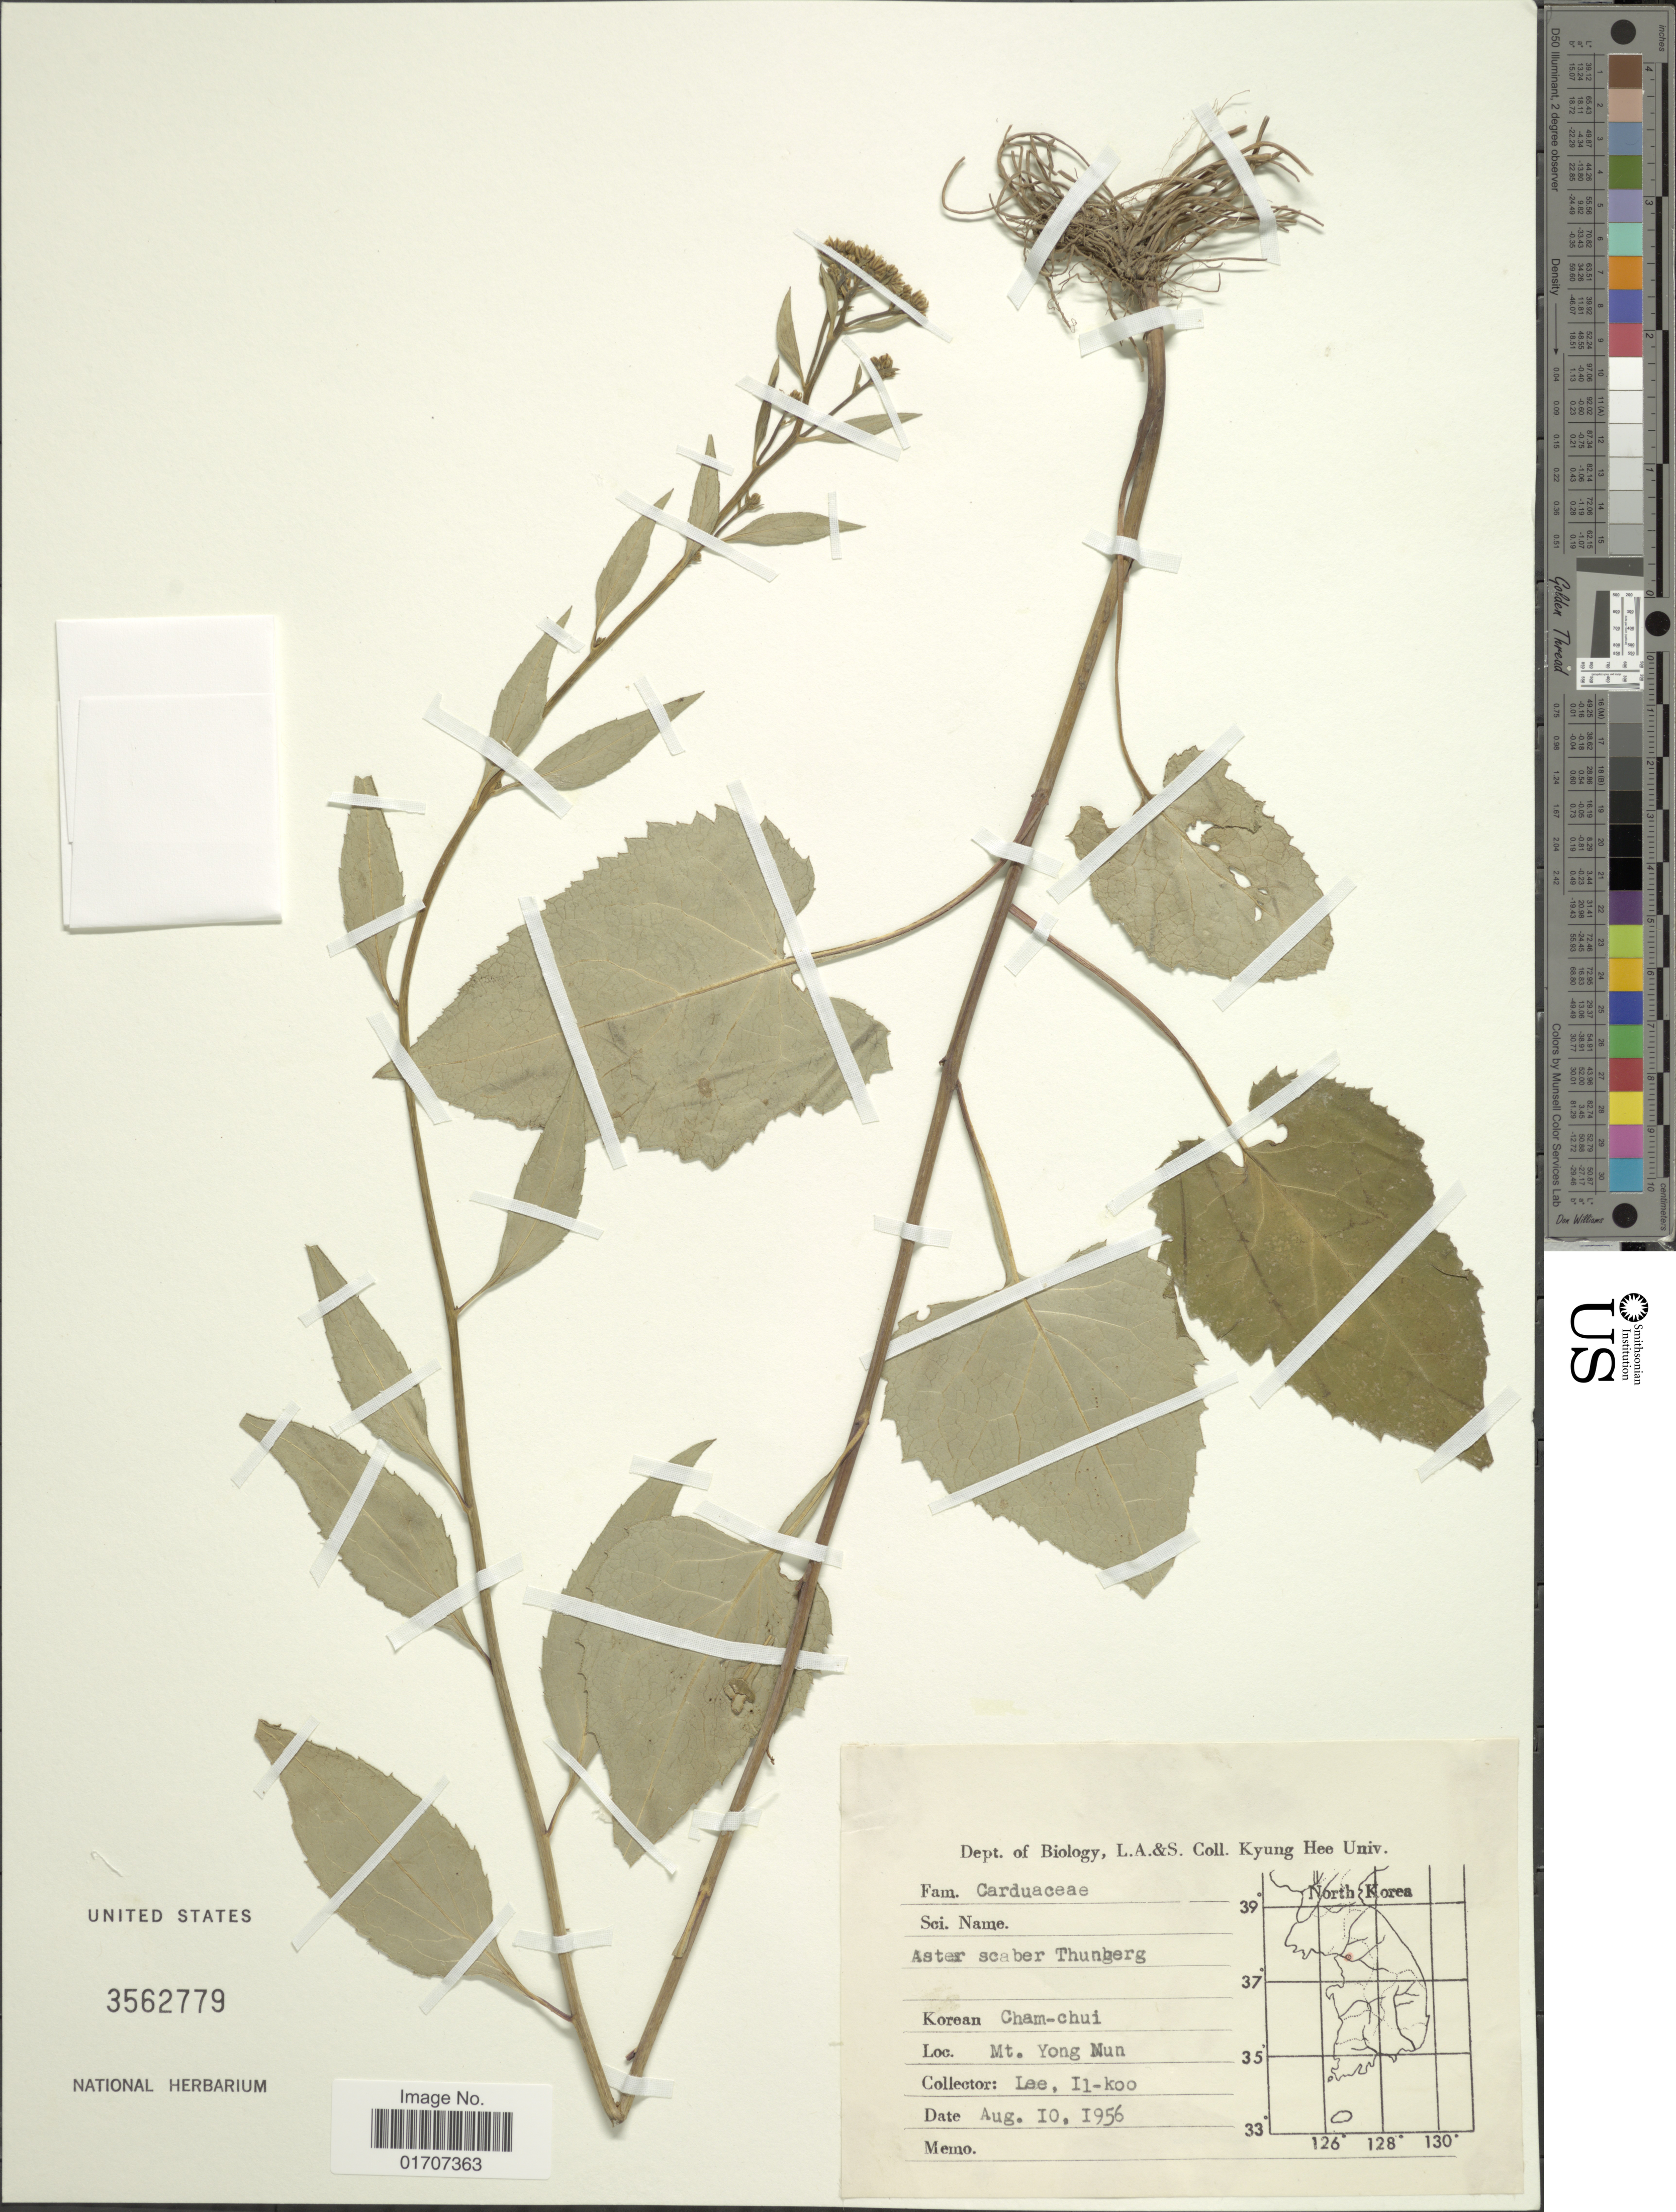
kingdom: Plantae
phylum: Tracheophyta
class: Magnoliopsida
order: Asterales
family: Asteraceae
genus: Doellingeria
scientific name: Doellingeria scabra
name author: (Thunb.) Nees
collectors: I. Lee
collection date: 1956-08-10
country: South Korea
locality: Mt. Yong Nun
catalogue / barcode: US 3562779